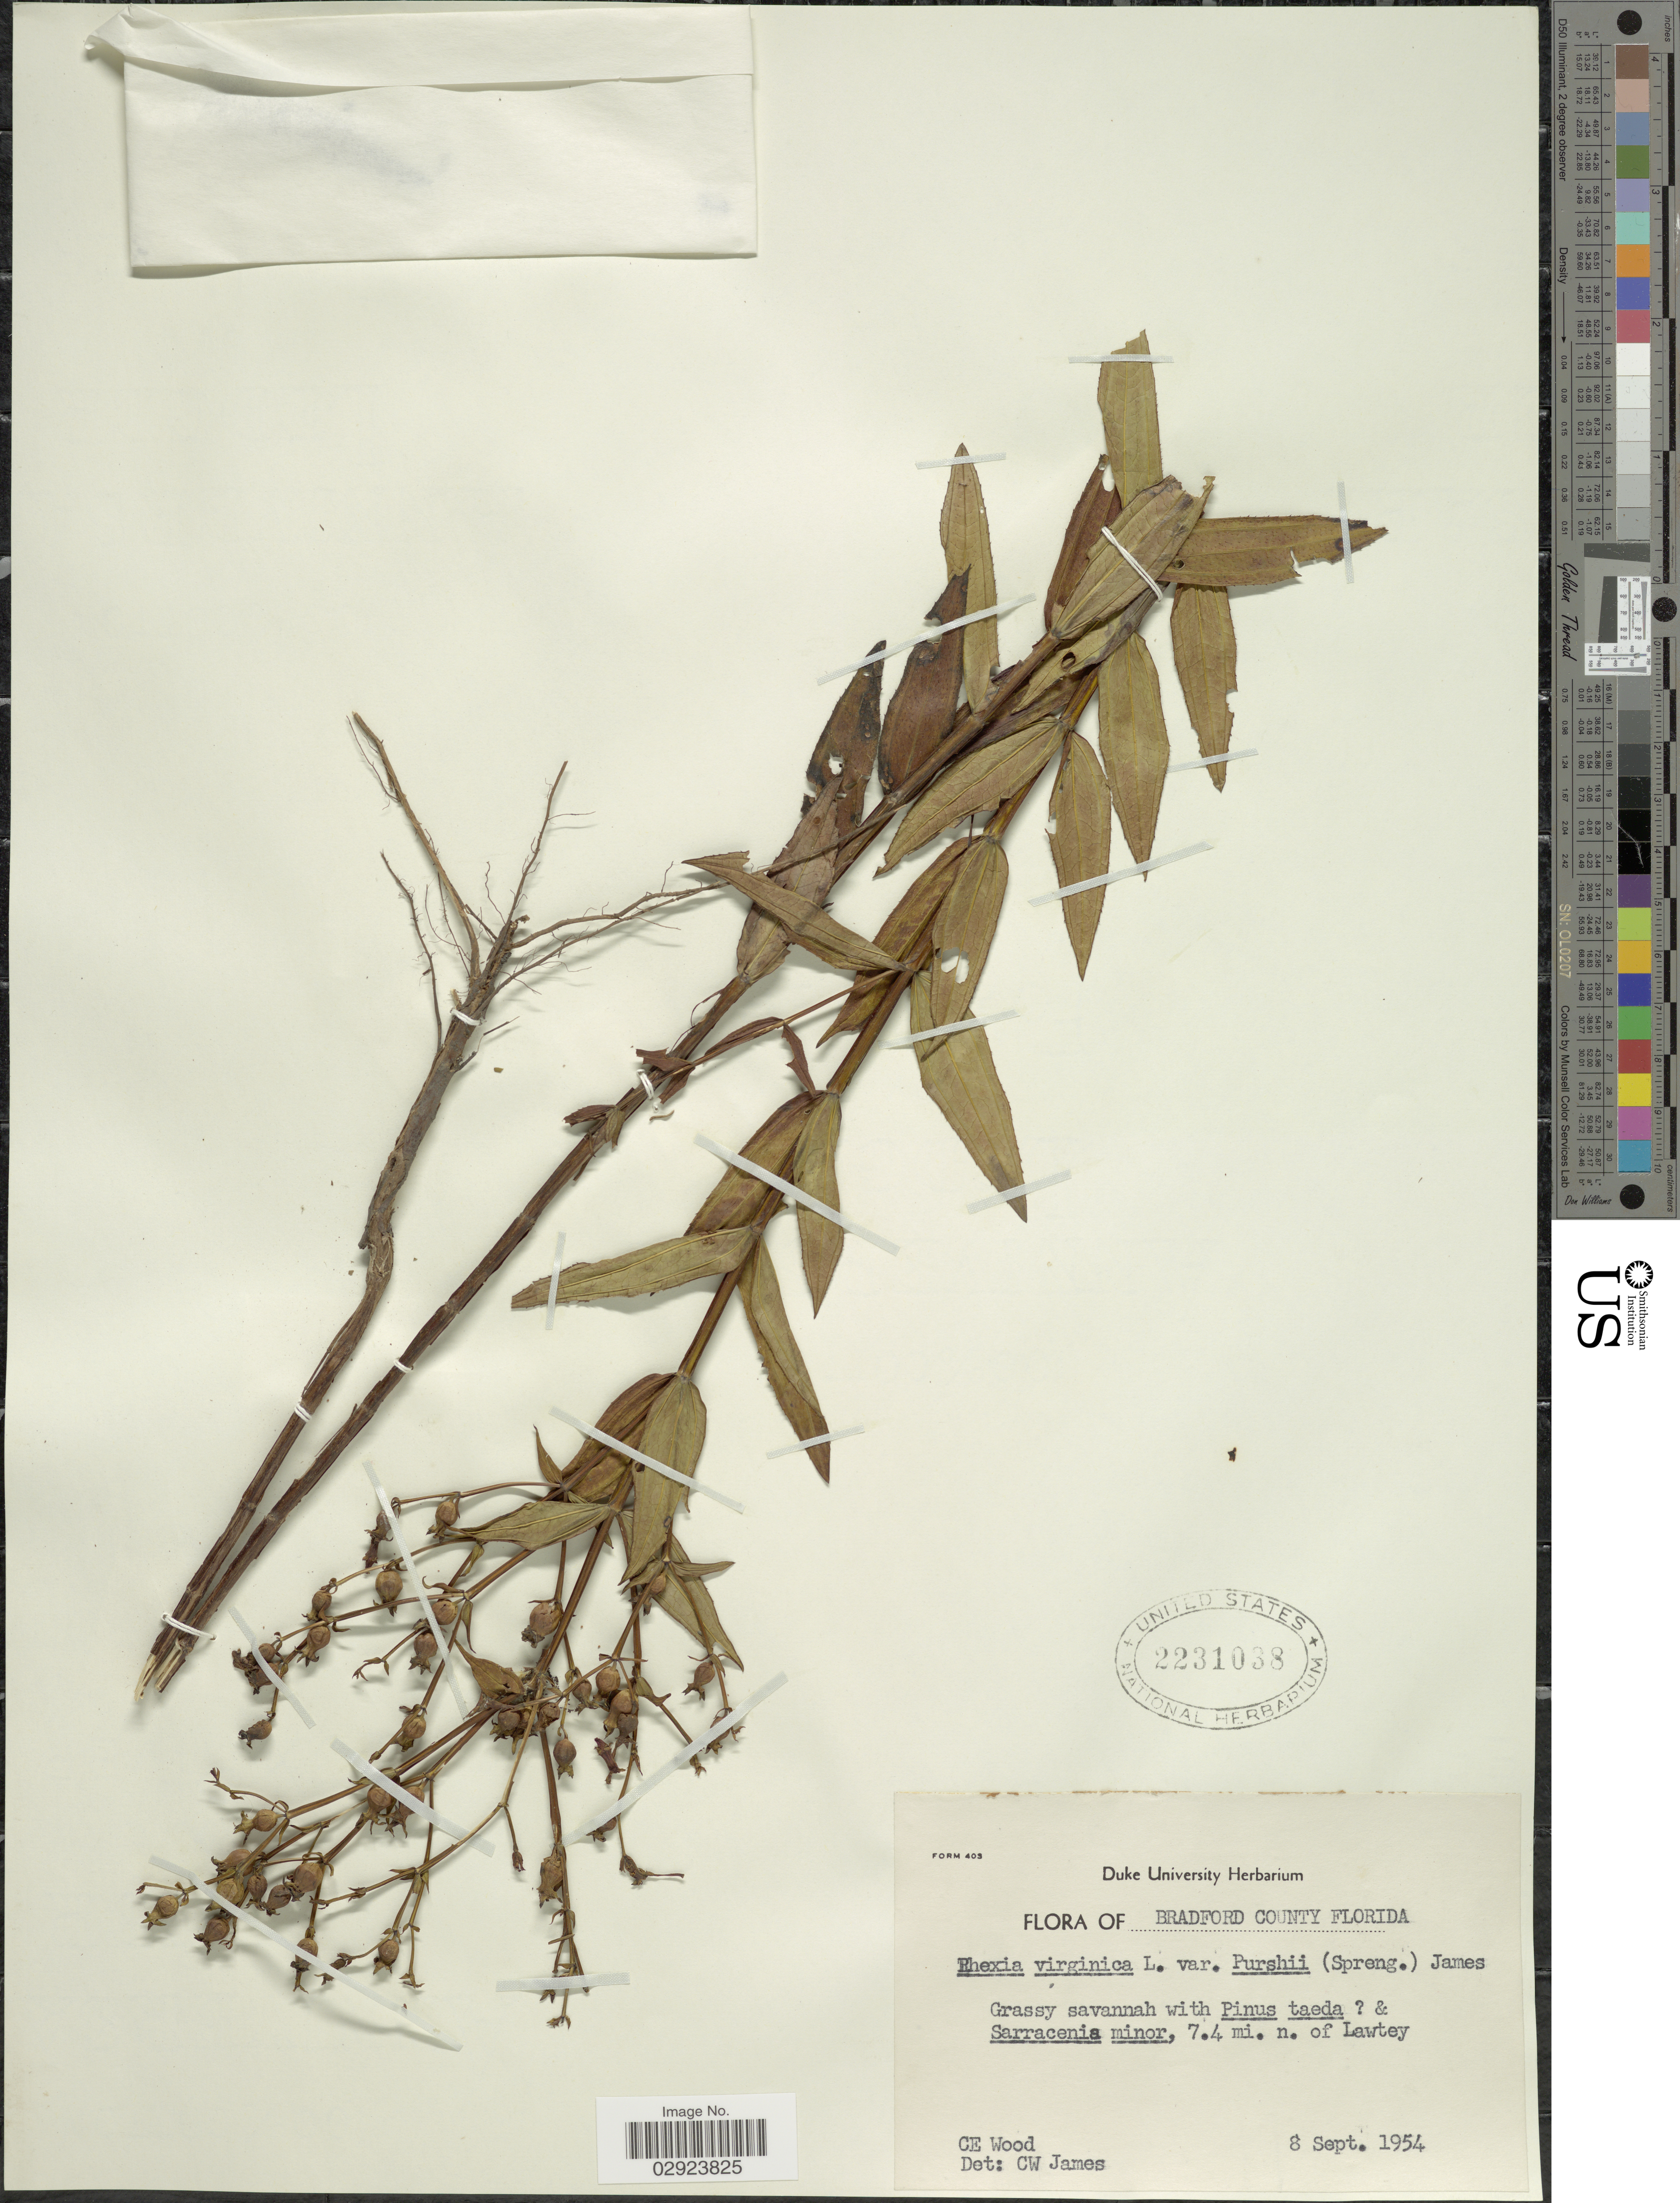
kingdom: Plantae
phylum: Tracheophyta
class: Magnoliopsida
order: Myrtales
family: Melastomataceae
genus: Rhexia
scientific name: Rhexia virginica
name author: L.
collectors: C. Wood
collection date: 1954-09-08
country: United States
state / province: Florida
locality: Bradford County. 7.4 mi. n. of Lawtey.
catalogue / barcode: US 2231038